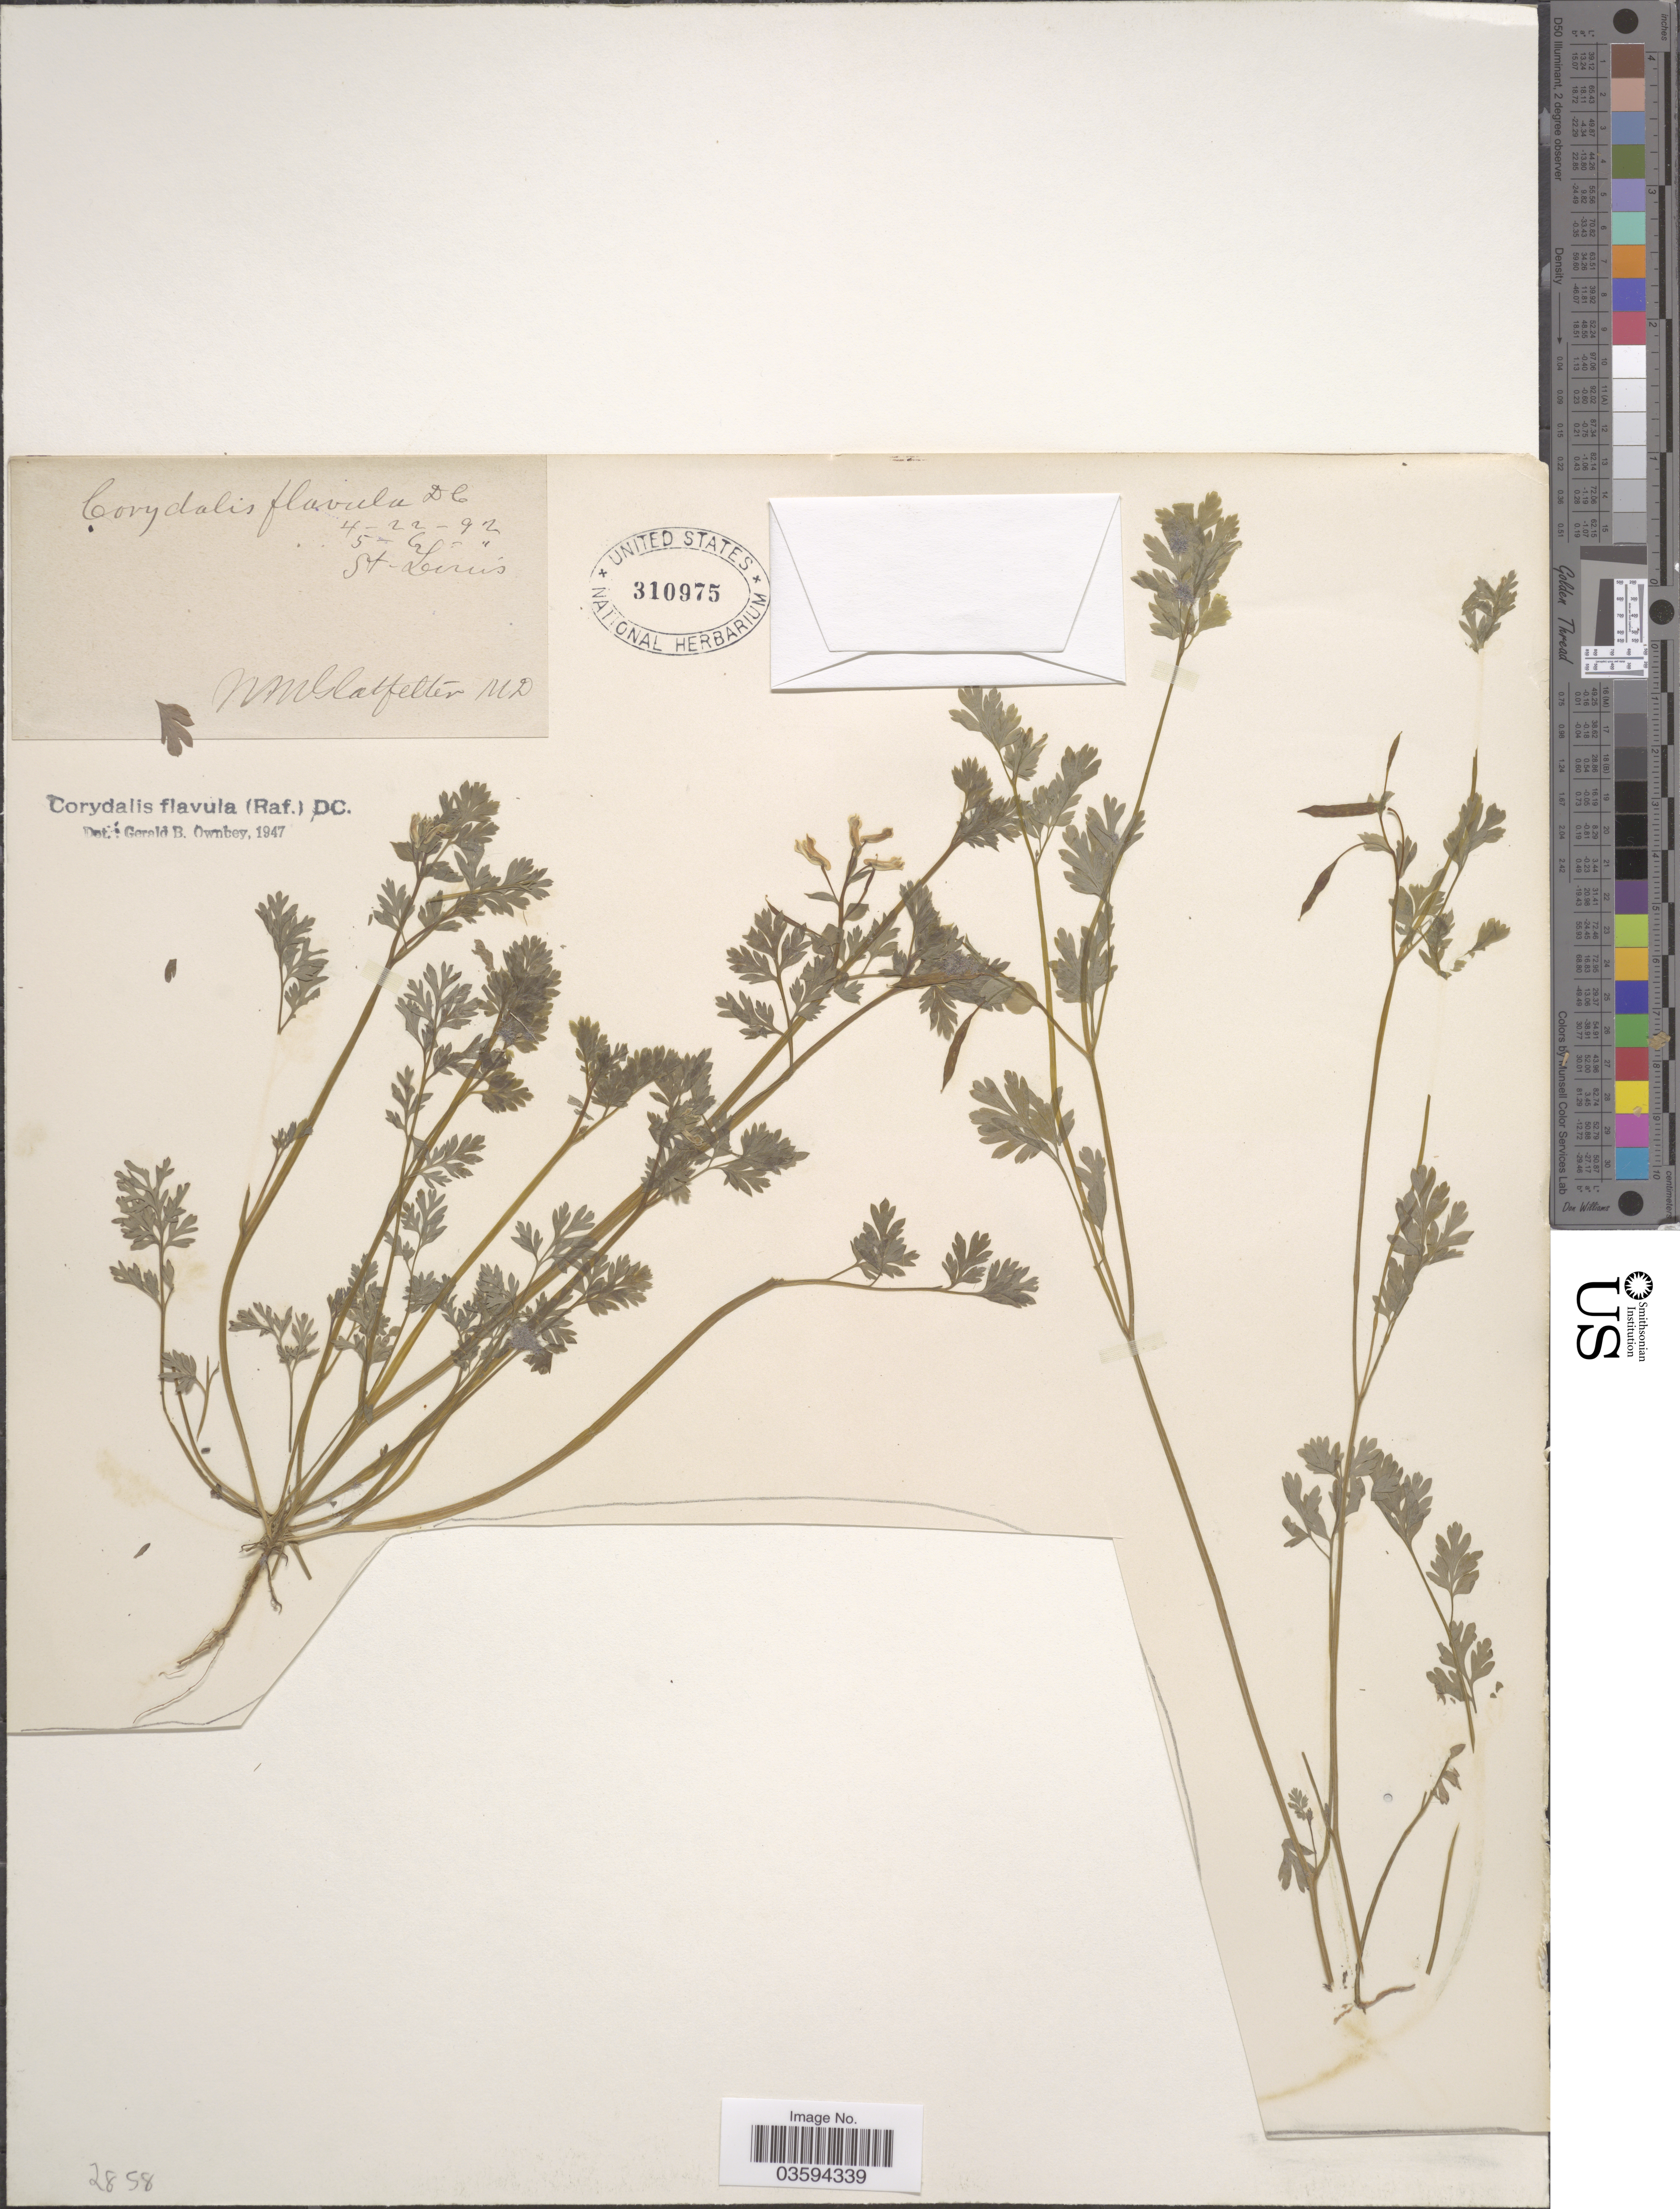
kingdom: Plantae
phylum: Tracheophyta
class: Magnoliopsida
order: Ranunculales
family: Papaveraceae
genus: Corydalis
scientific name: Corydalis flavula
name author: (Raf.) DC.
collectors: N. M. Glatfelter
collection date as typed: Transcribed d/m/y: 22/4/92 to 6/5/92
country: United States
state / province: Missouri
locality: St. Louis.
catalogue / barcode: US 310975